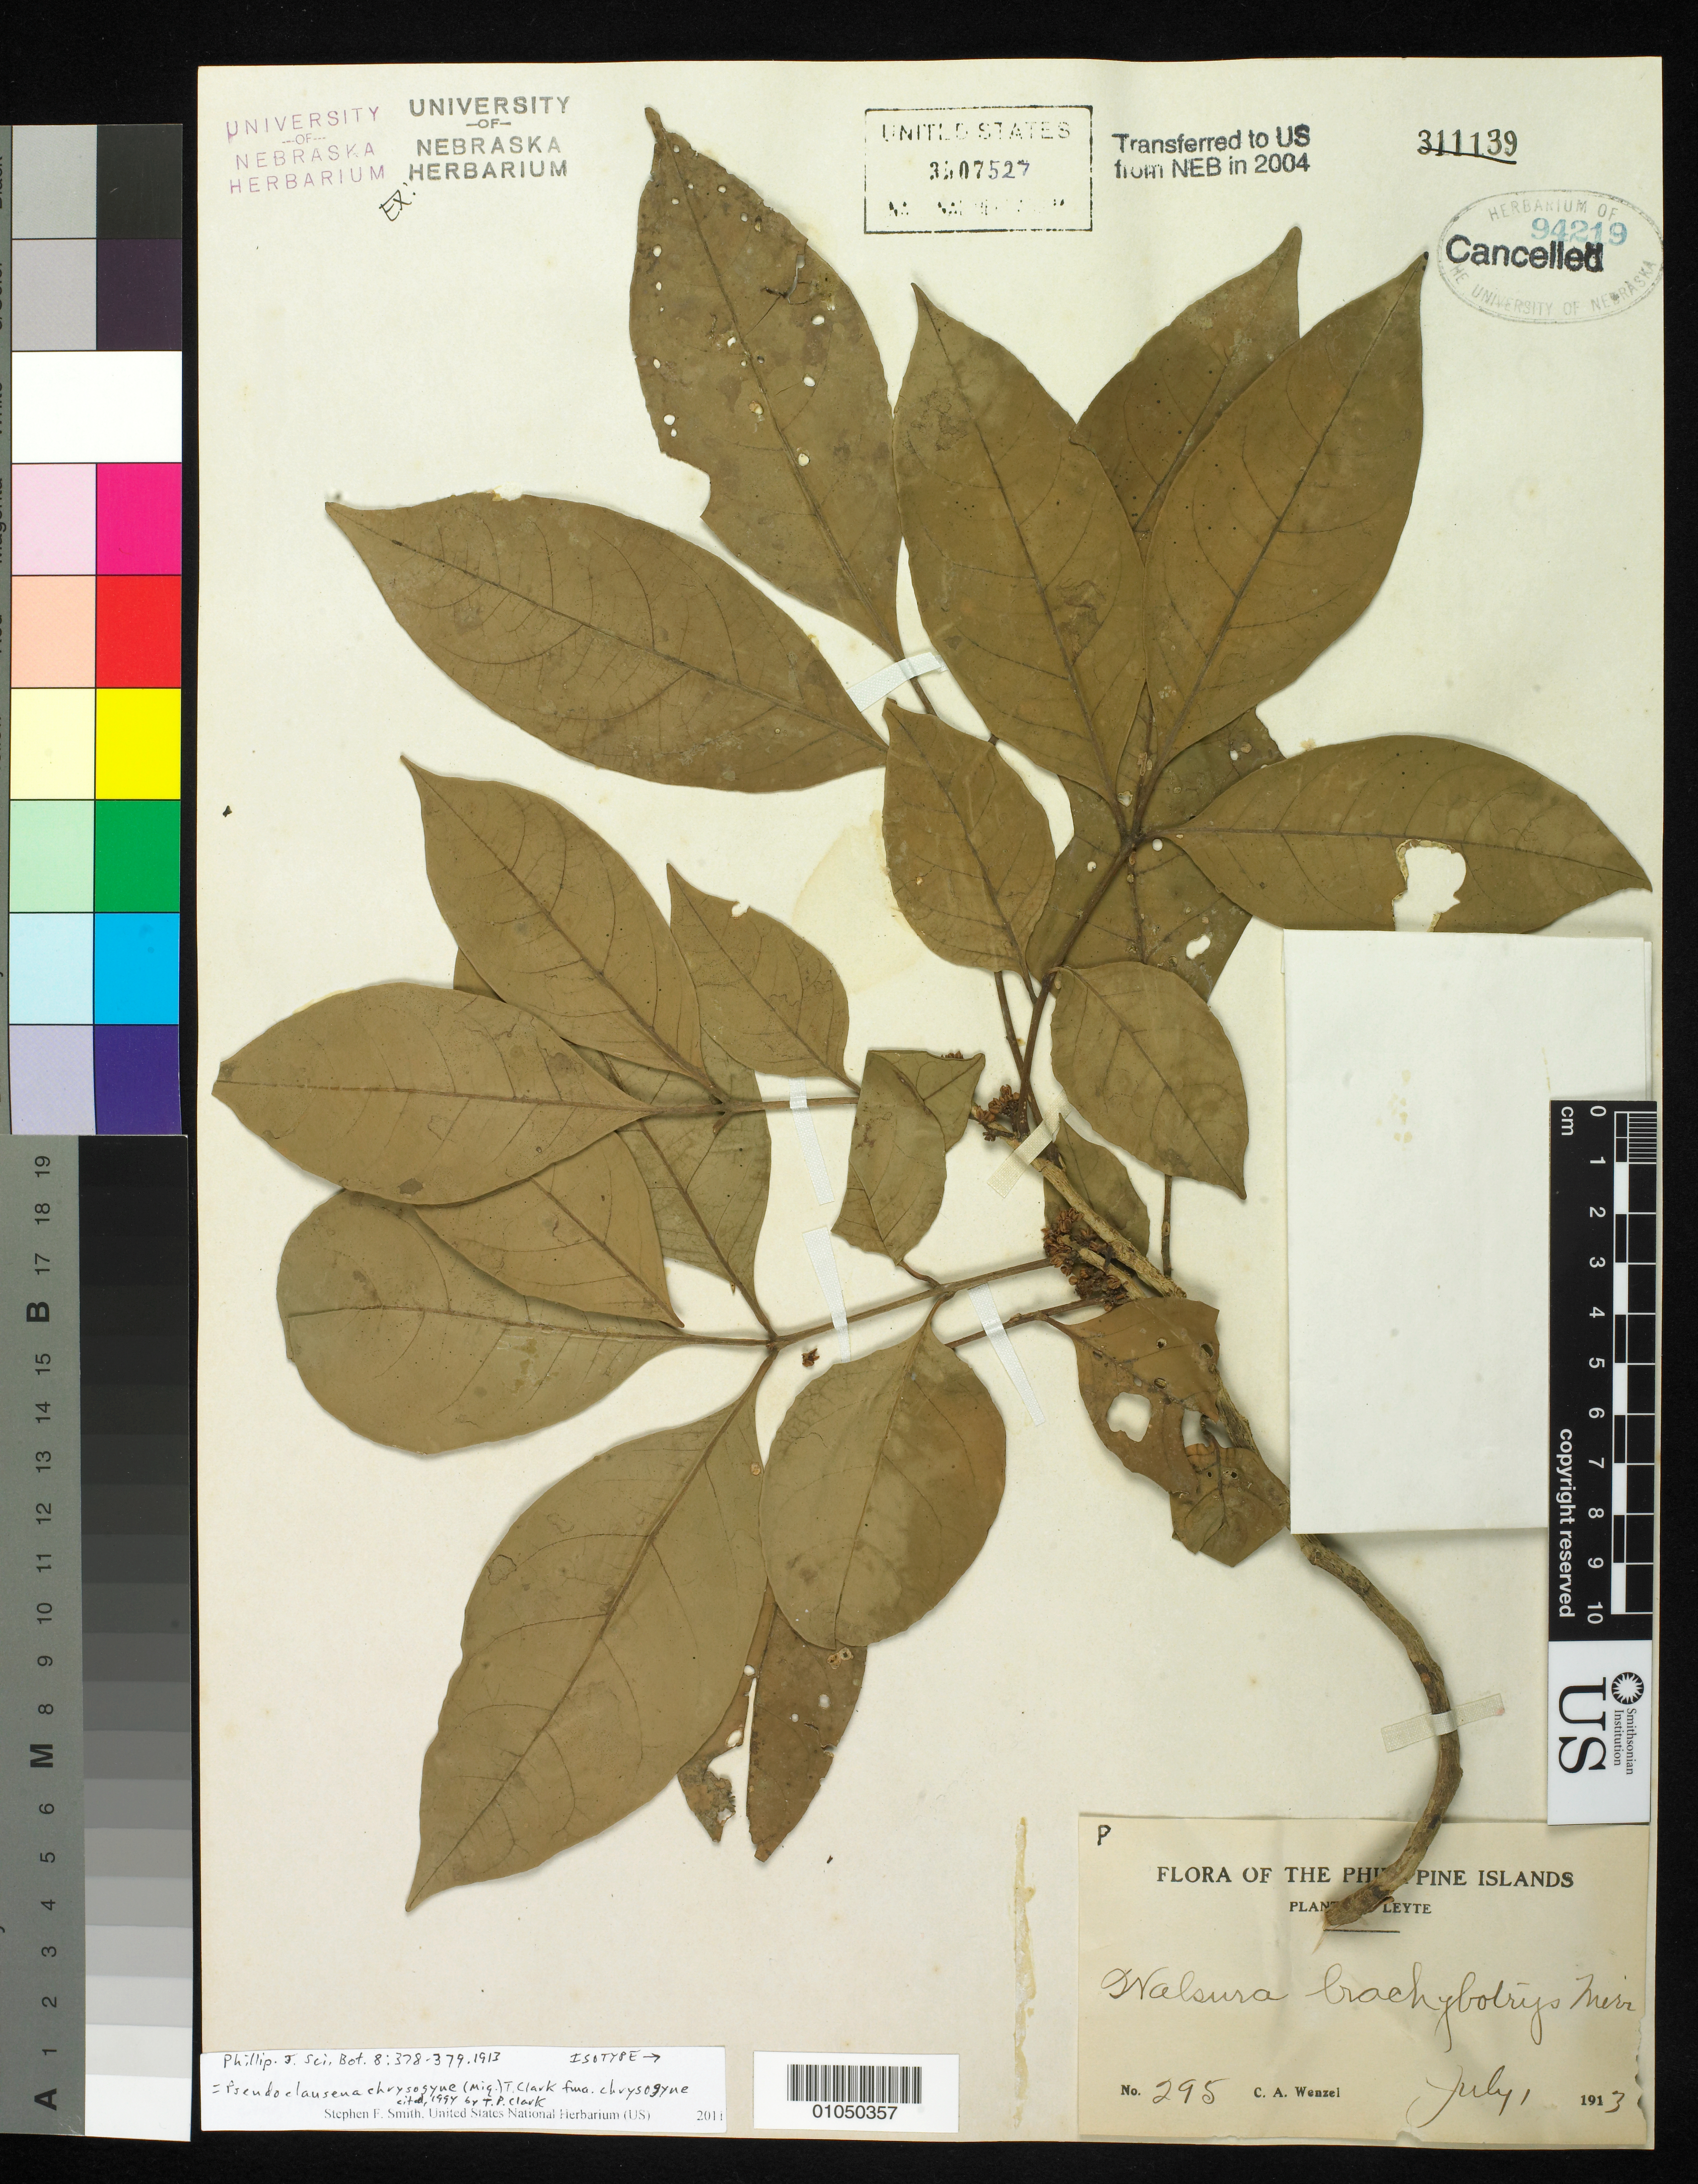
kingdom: Plantae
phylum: Tracheophyta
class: Magnoliopsida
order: Sapindales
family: Meliaceae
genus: Walsura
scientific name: Walsura brachybotrys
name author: Merr.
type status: Isotype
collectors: C. Wenzel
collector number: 295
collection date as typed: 03 Jul 1913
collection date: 1913-07-03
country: Philippines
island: Leyte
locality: Leyte.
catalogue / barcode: US 3507527